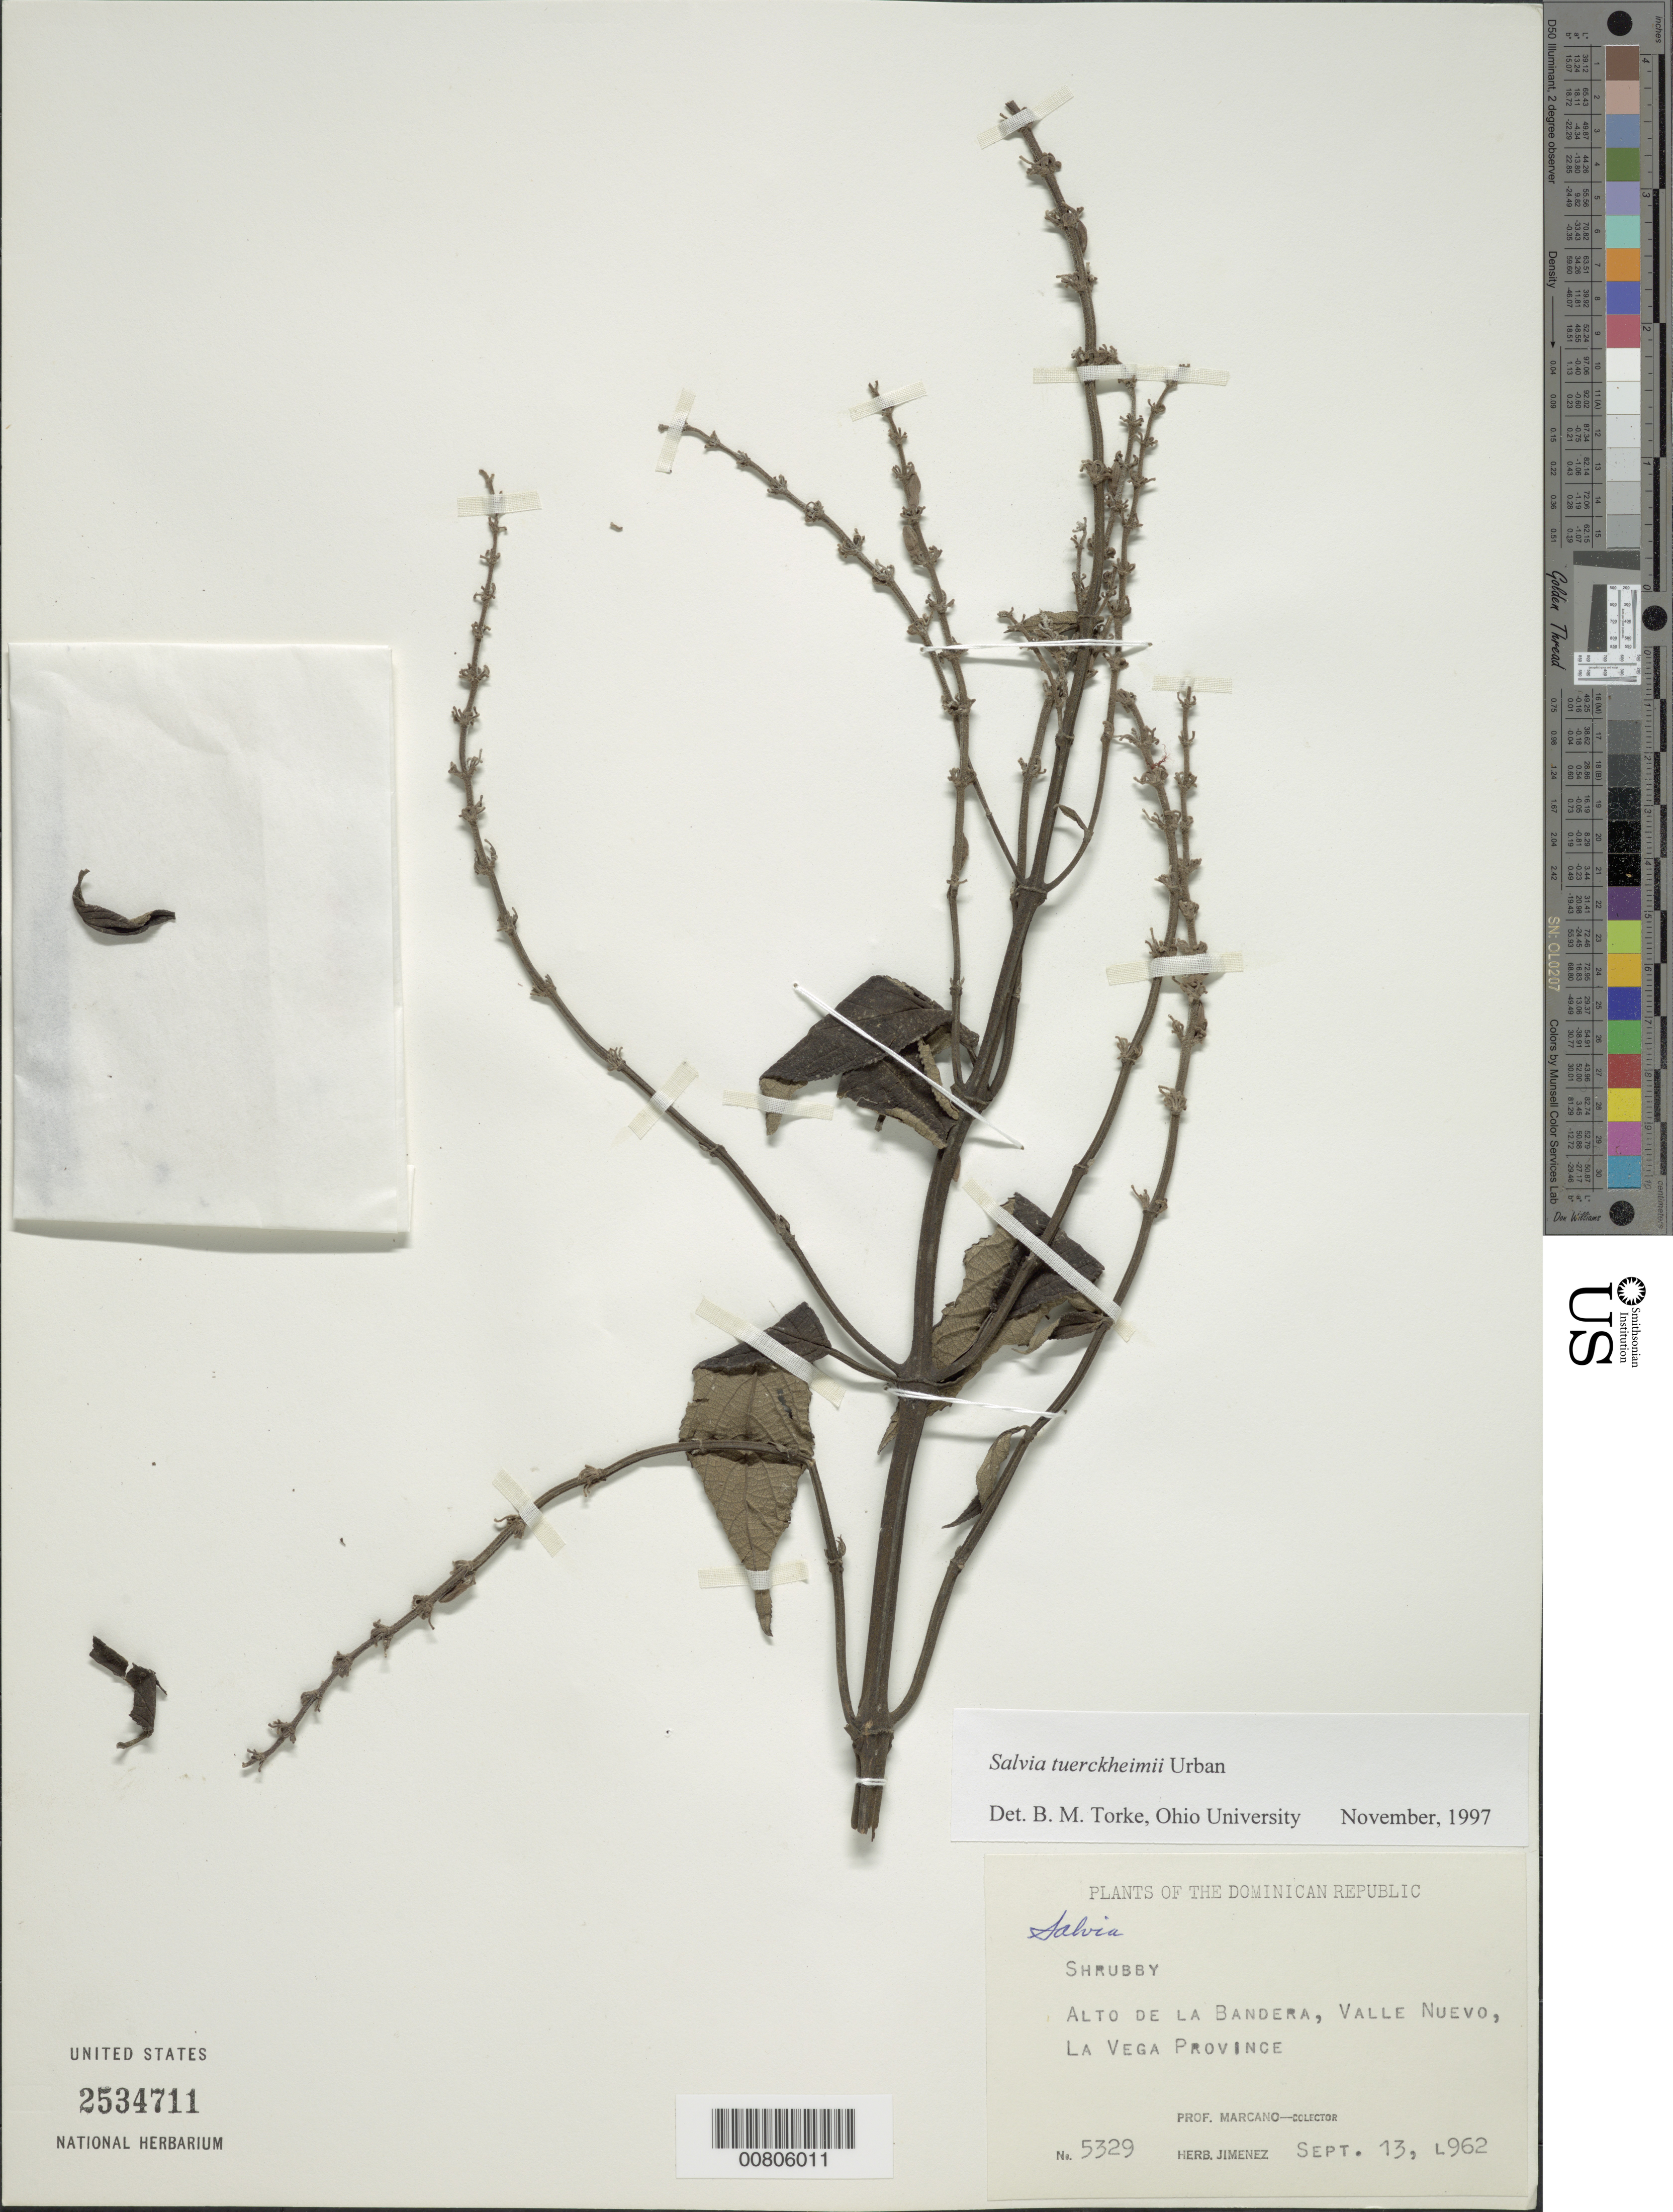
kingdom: Plantae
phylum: Tracheophyta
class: Magnoliopsida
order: Lamiales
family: Lamiaceae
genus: Salvia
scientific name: Salvia tuerckheimii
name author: Urb.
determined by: Torke, B. M., (MO)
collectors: E. J. Marcano F. & J. J. Jiménez Almonte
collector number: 5329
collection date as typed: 13 Sep 1962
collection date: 1962-09-13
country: Dominican Republic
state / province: La Vega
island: Hispaniola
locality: Alto de La Bandera, Valle Nuevo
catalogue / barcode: US 2534711